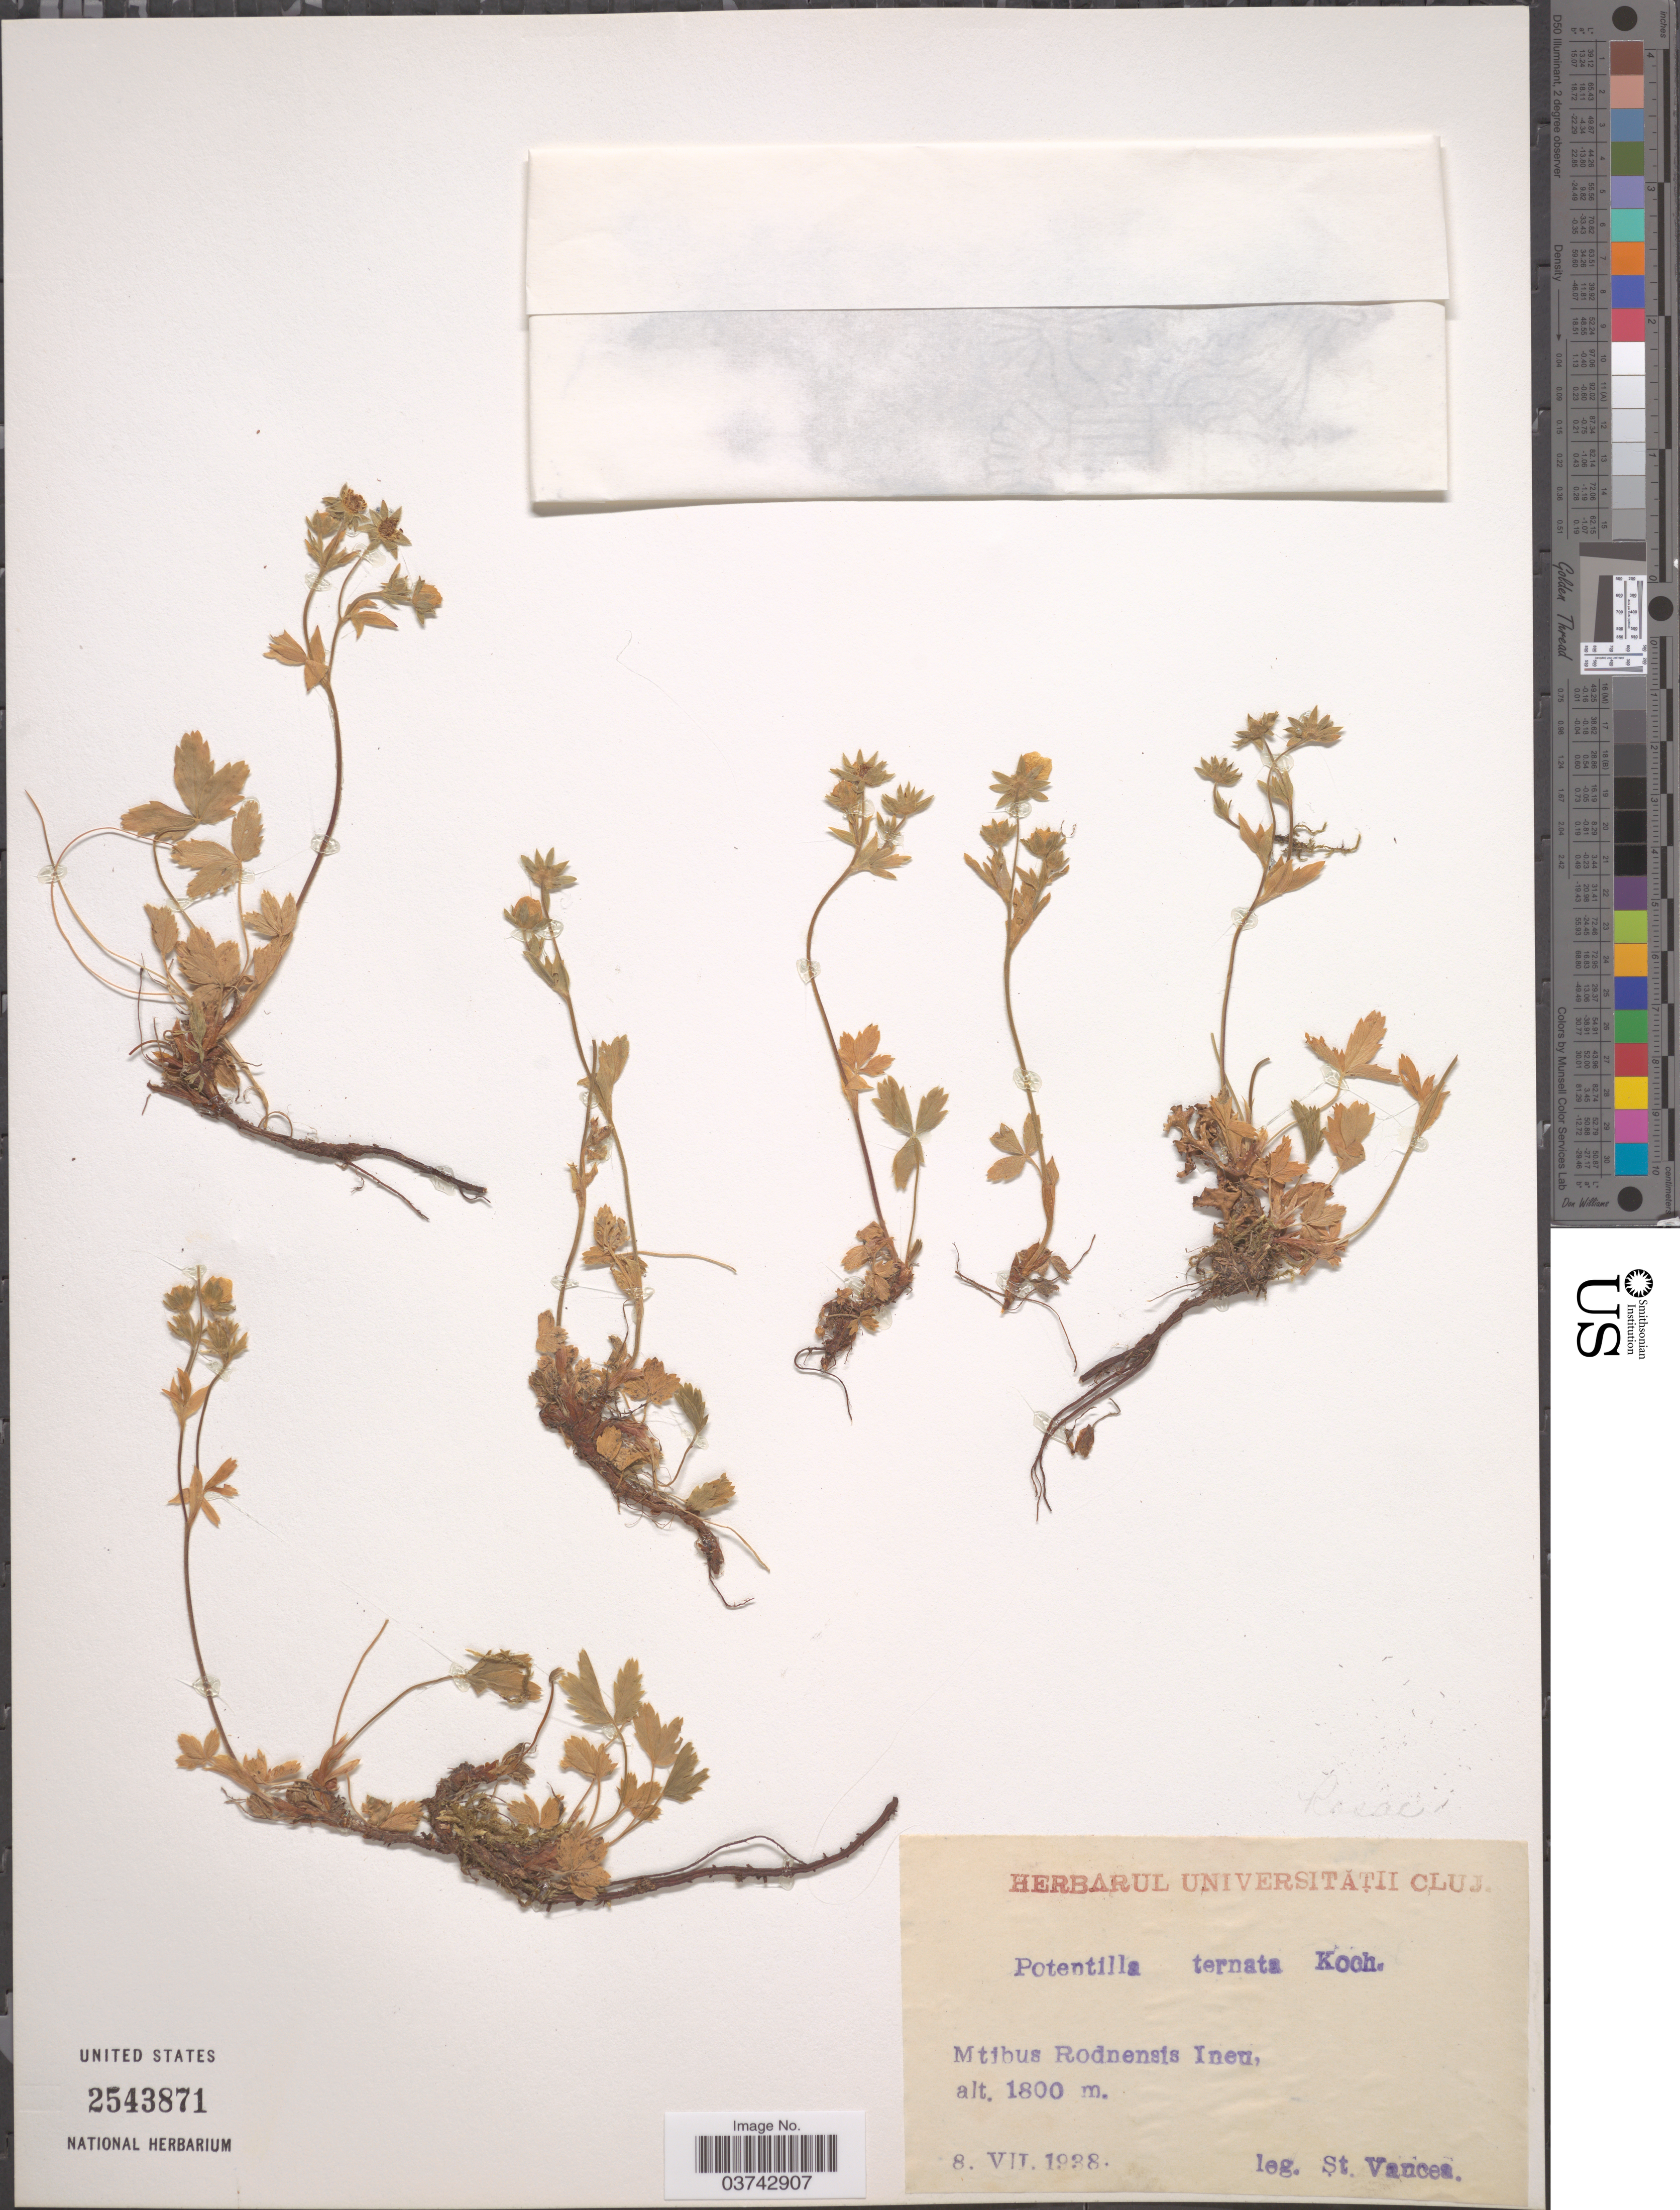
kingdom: Plantae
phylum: Tracheophyta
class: Magnoliopsida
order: Rosales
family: Rosaceae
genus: Potentilla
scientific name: Potentilla ternata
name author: K. Koch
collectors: St. Vancea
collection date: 1938-07-08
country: Romania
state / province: Cluj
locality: Mtibus Rodnensis Ineu.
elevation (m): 1800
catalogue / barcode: US 2543871